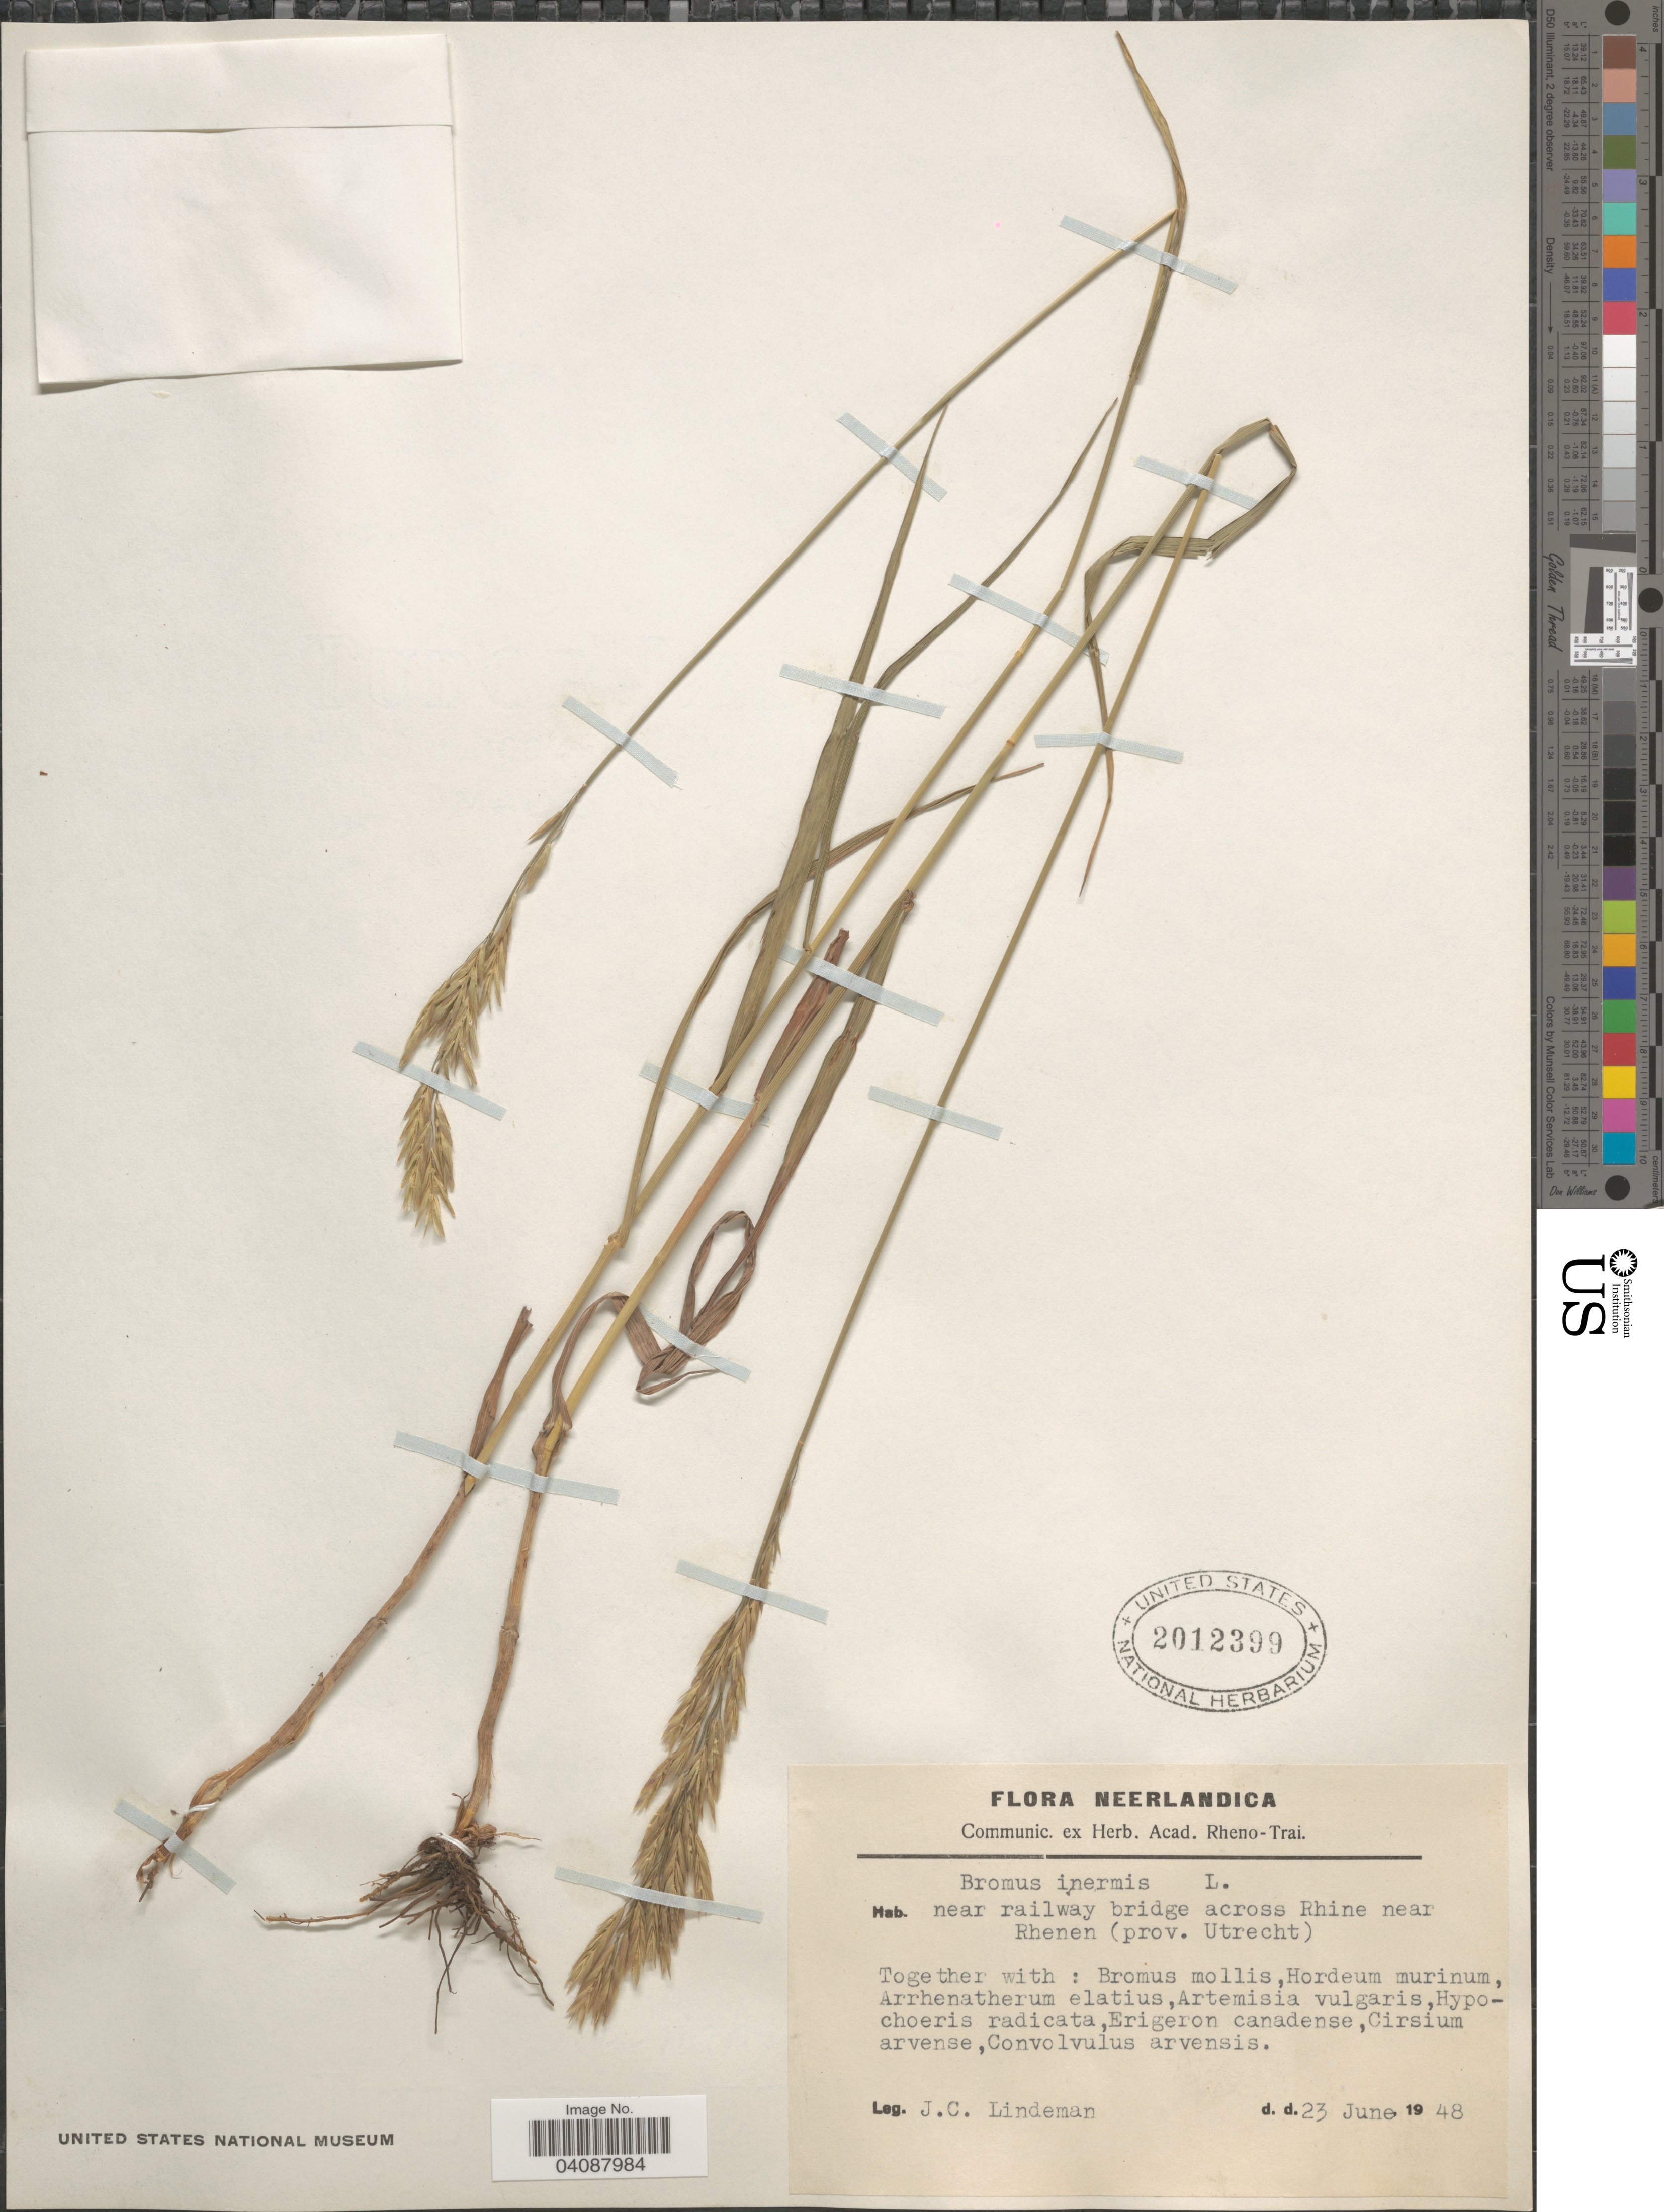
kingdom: Plantae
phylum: Tracheophyta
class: Liliopsida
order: Poales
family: Poaceae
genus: Bromus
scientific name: Bromus inermis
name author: Leyss.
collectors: J. C. Lindeman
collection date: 1948-06-23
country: Netherlands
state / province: Utrecht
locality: Neerlandica. Near railway bridge across Rhine near Rhenen.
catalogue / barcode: US 2012399